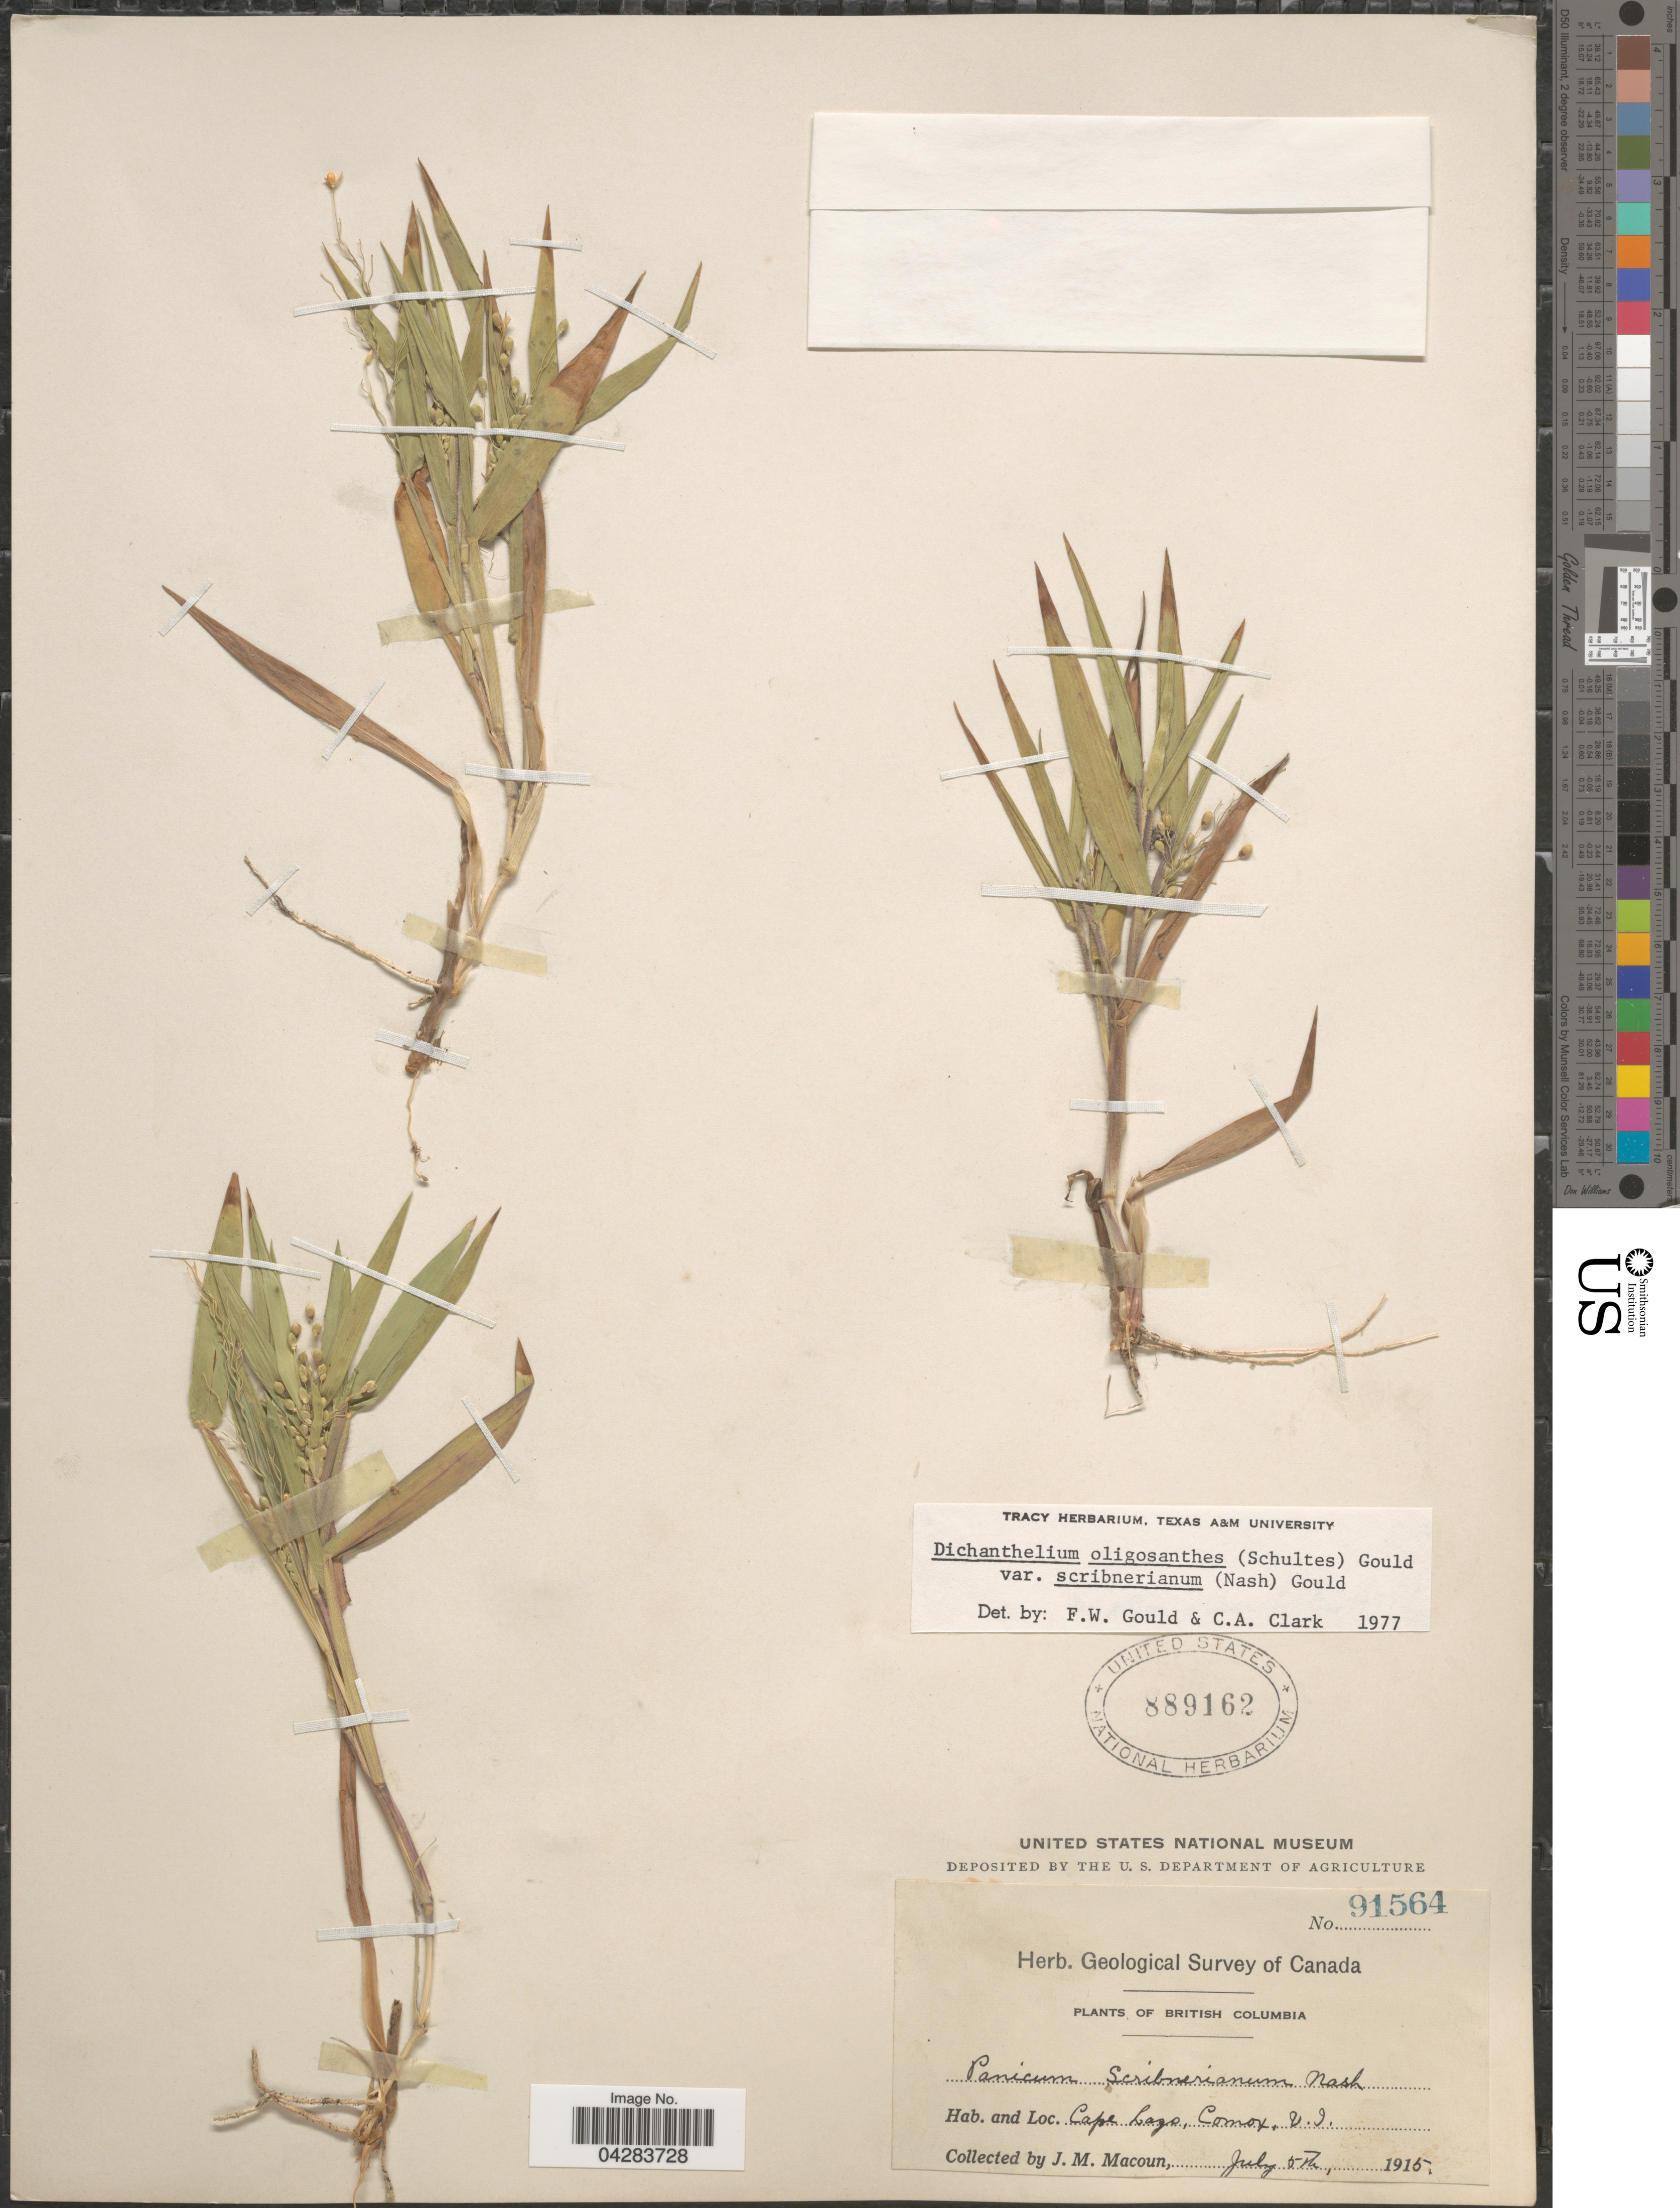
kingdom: Plantae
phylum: Tracheophyta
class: Liliopsida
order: Poales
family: Poaceae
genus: Dichanthelium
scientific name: Dichanthelium oligosanthes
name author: (Schult.) Gould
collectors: J. M. Macoun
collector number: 91564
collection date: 1915-07-05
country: Canada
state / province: British Columbia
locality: Geological Survey of Canada. Cape Lazo, Comox. V. I.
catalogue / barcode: US 889162